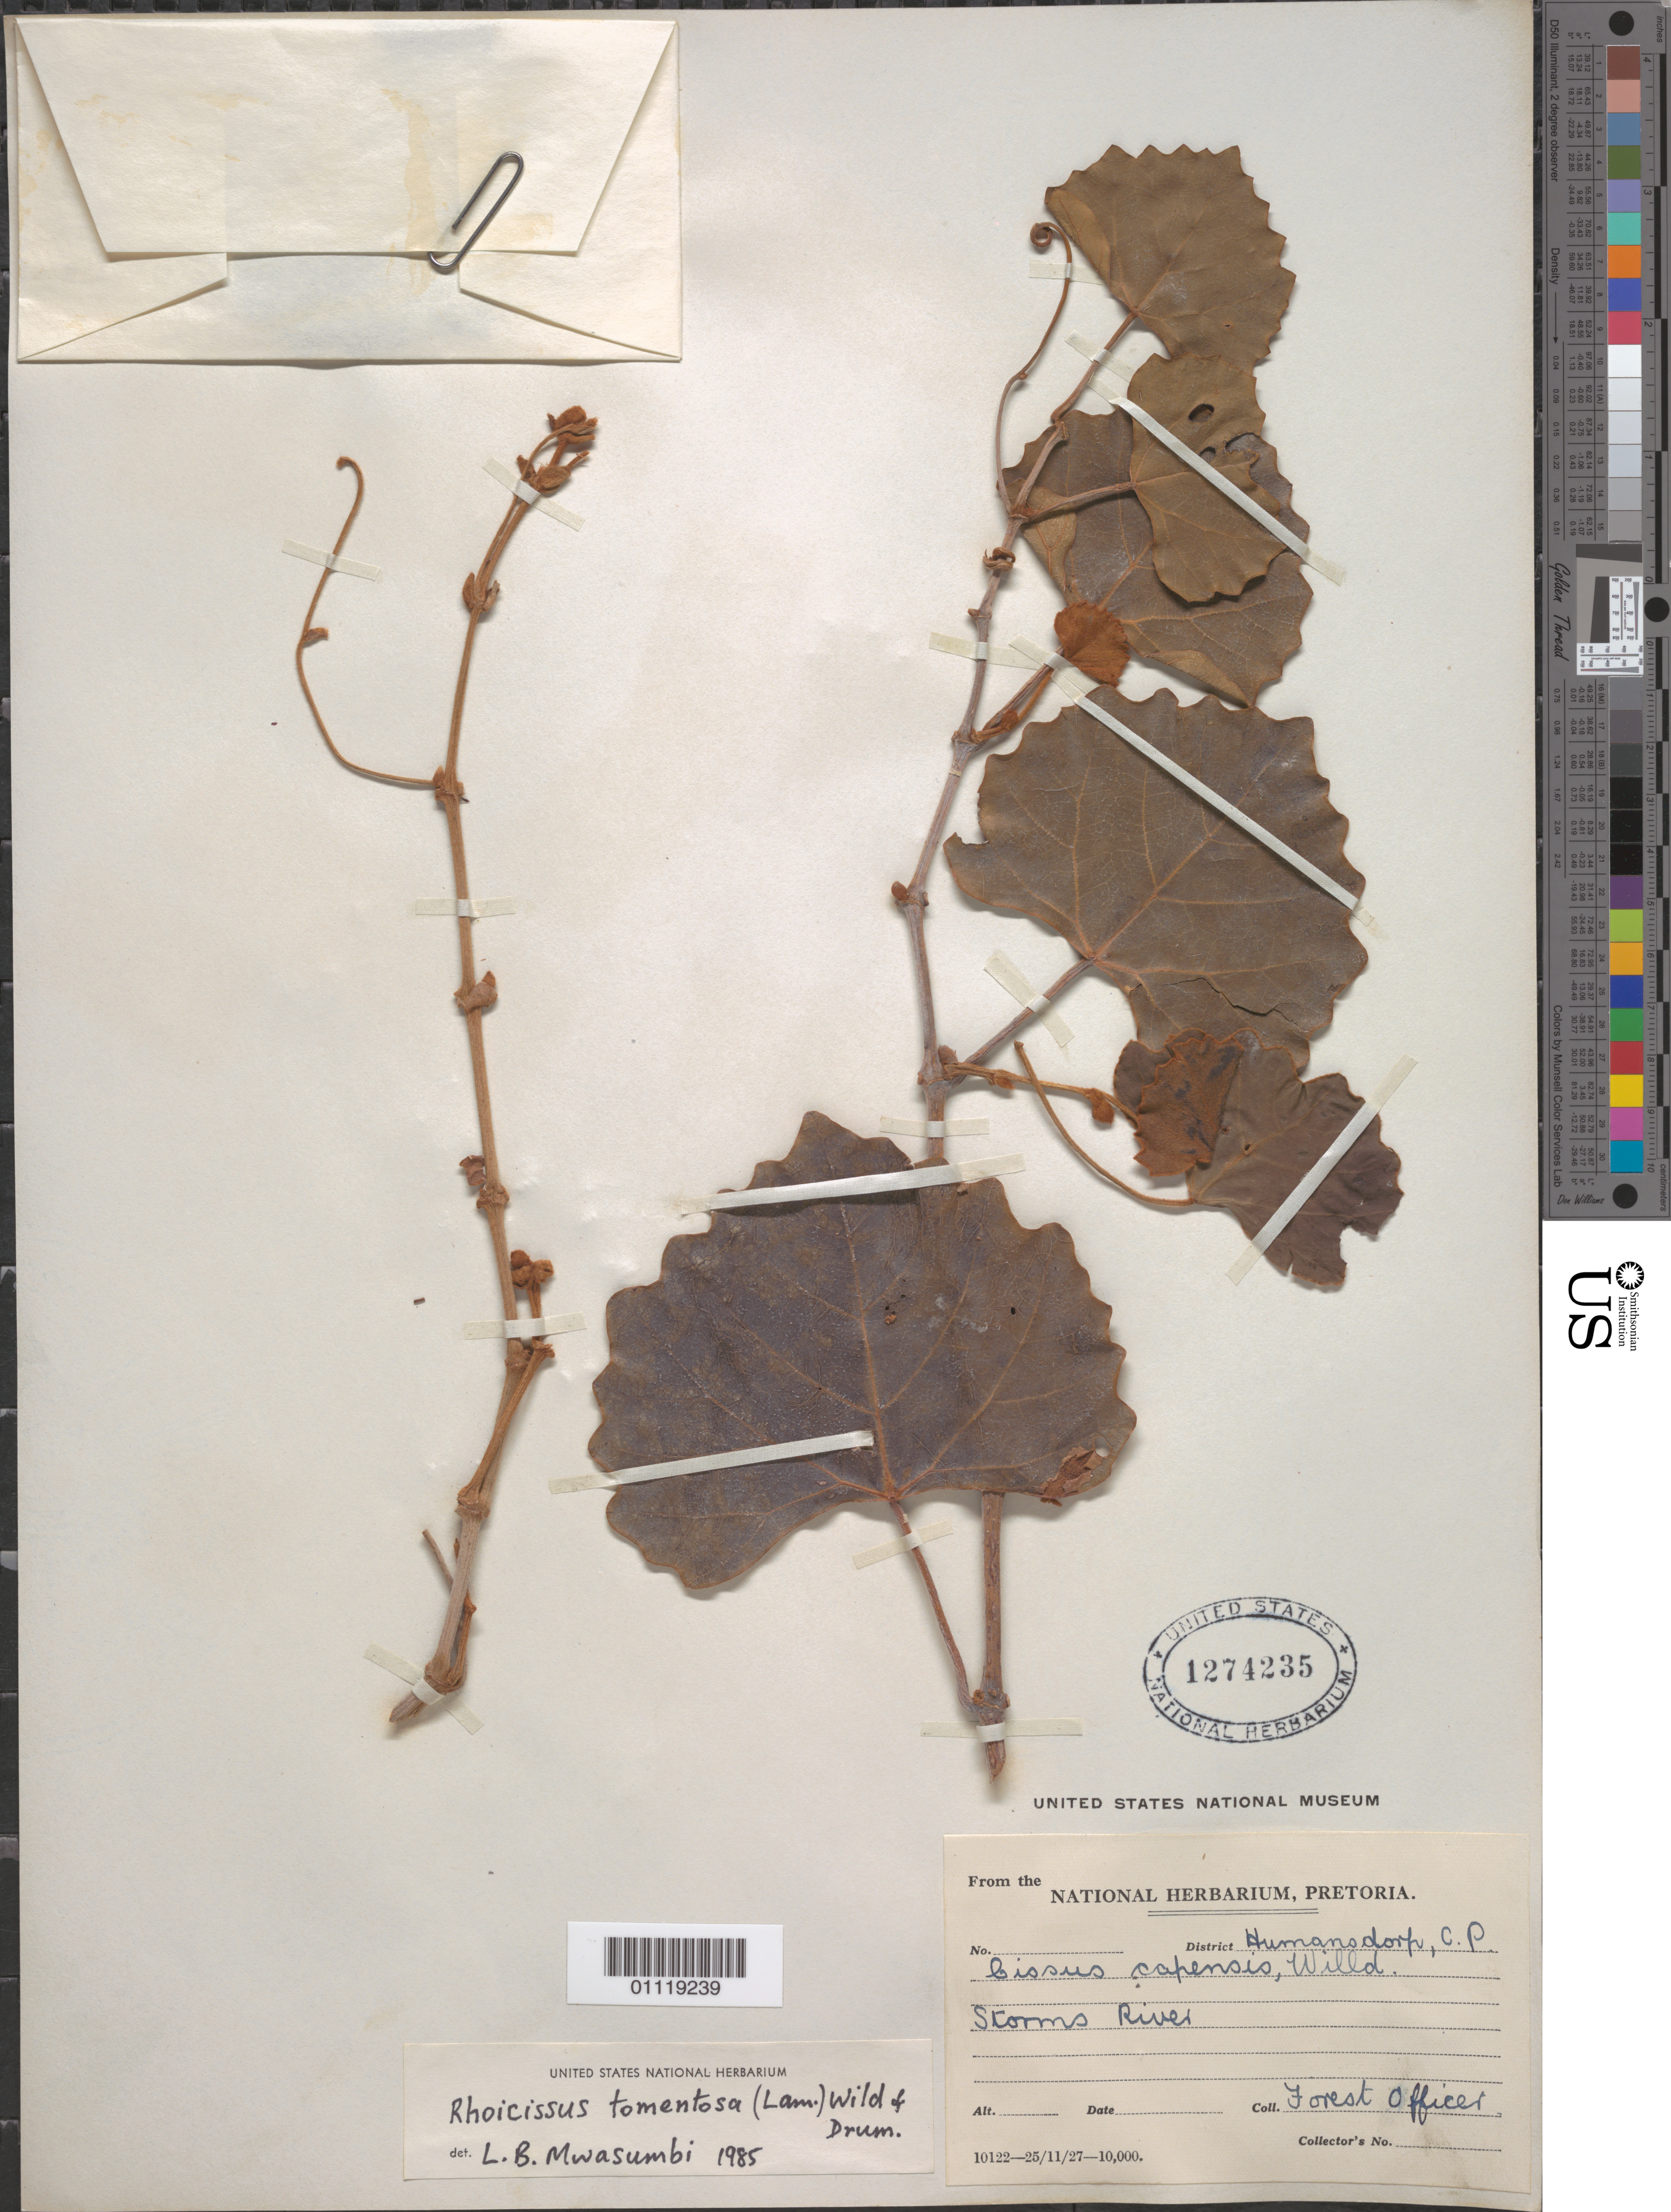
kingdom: Plantae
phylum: Tracheophyta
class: Magnoliopsida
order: Vitales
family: Vitaceae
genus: Rhoicissus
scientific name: Rhoicissus tomentosa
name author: (Lam.) Wild & R.B. Drumm.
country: South Africa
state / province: Eastern Cape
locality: Humansdorp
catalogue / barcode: US 1274235